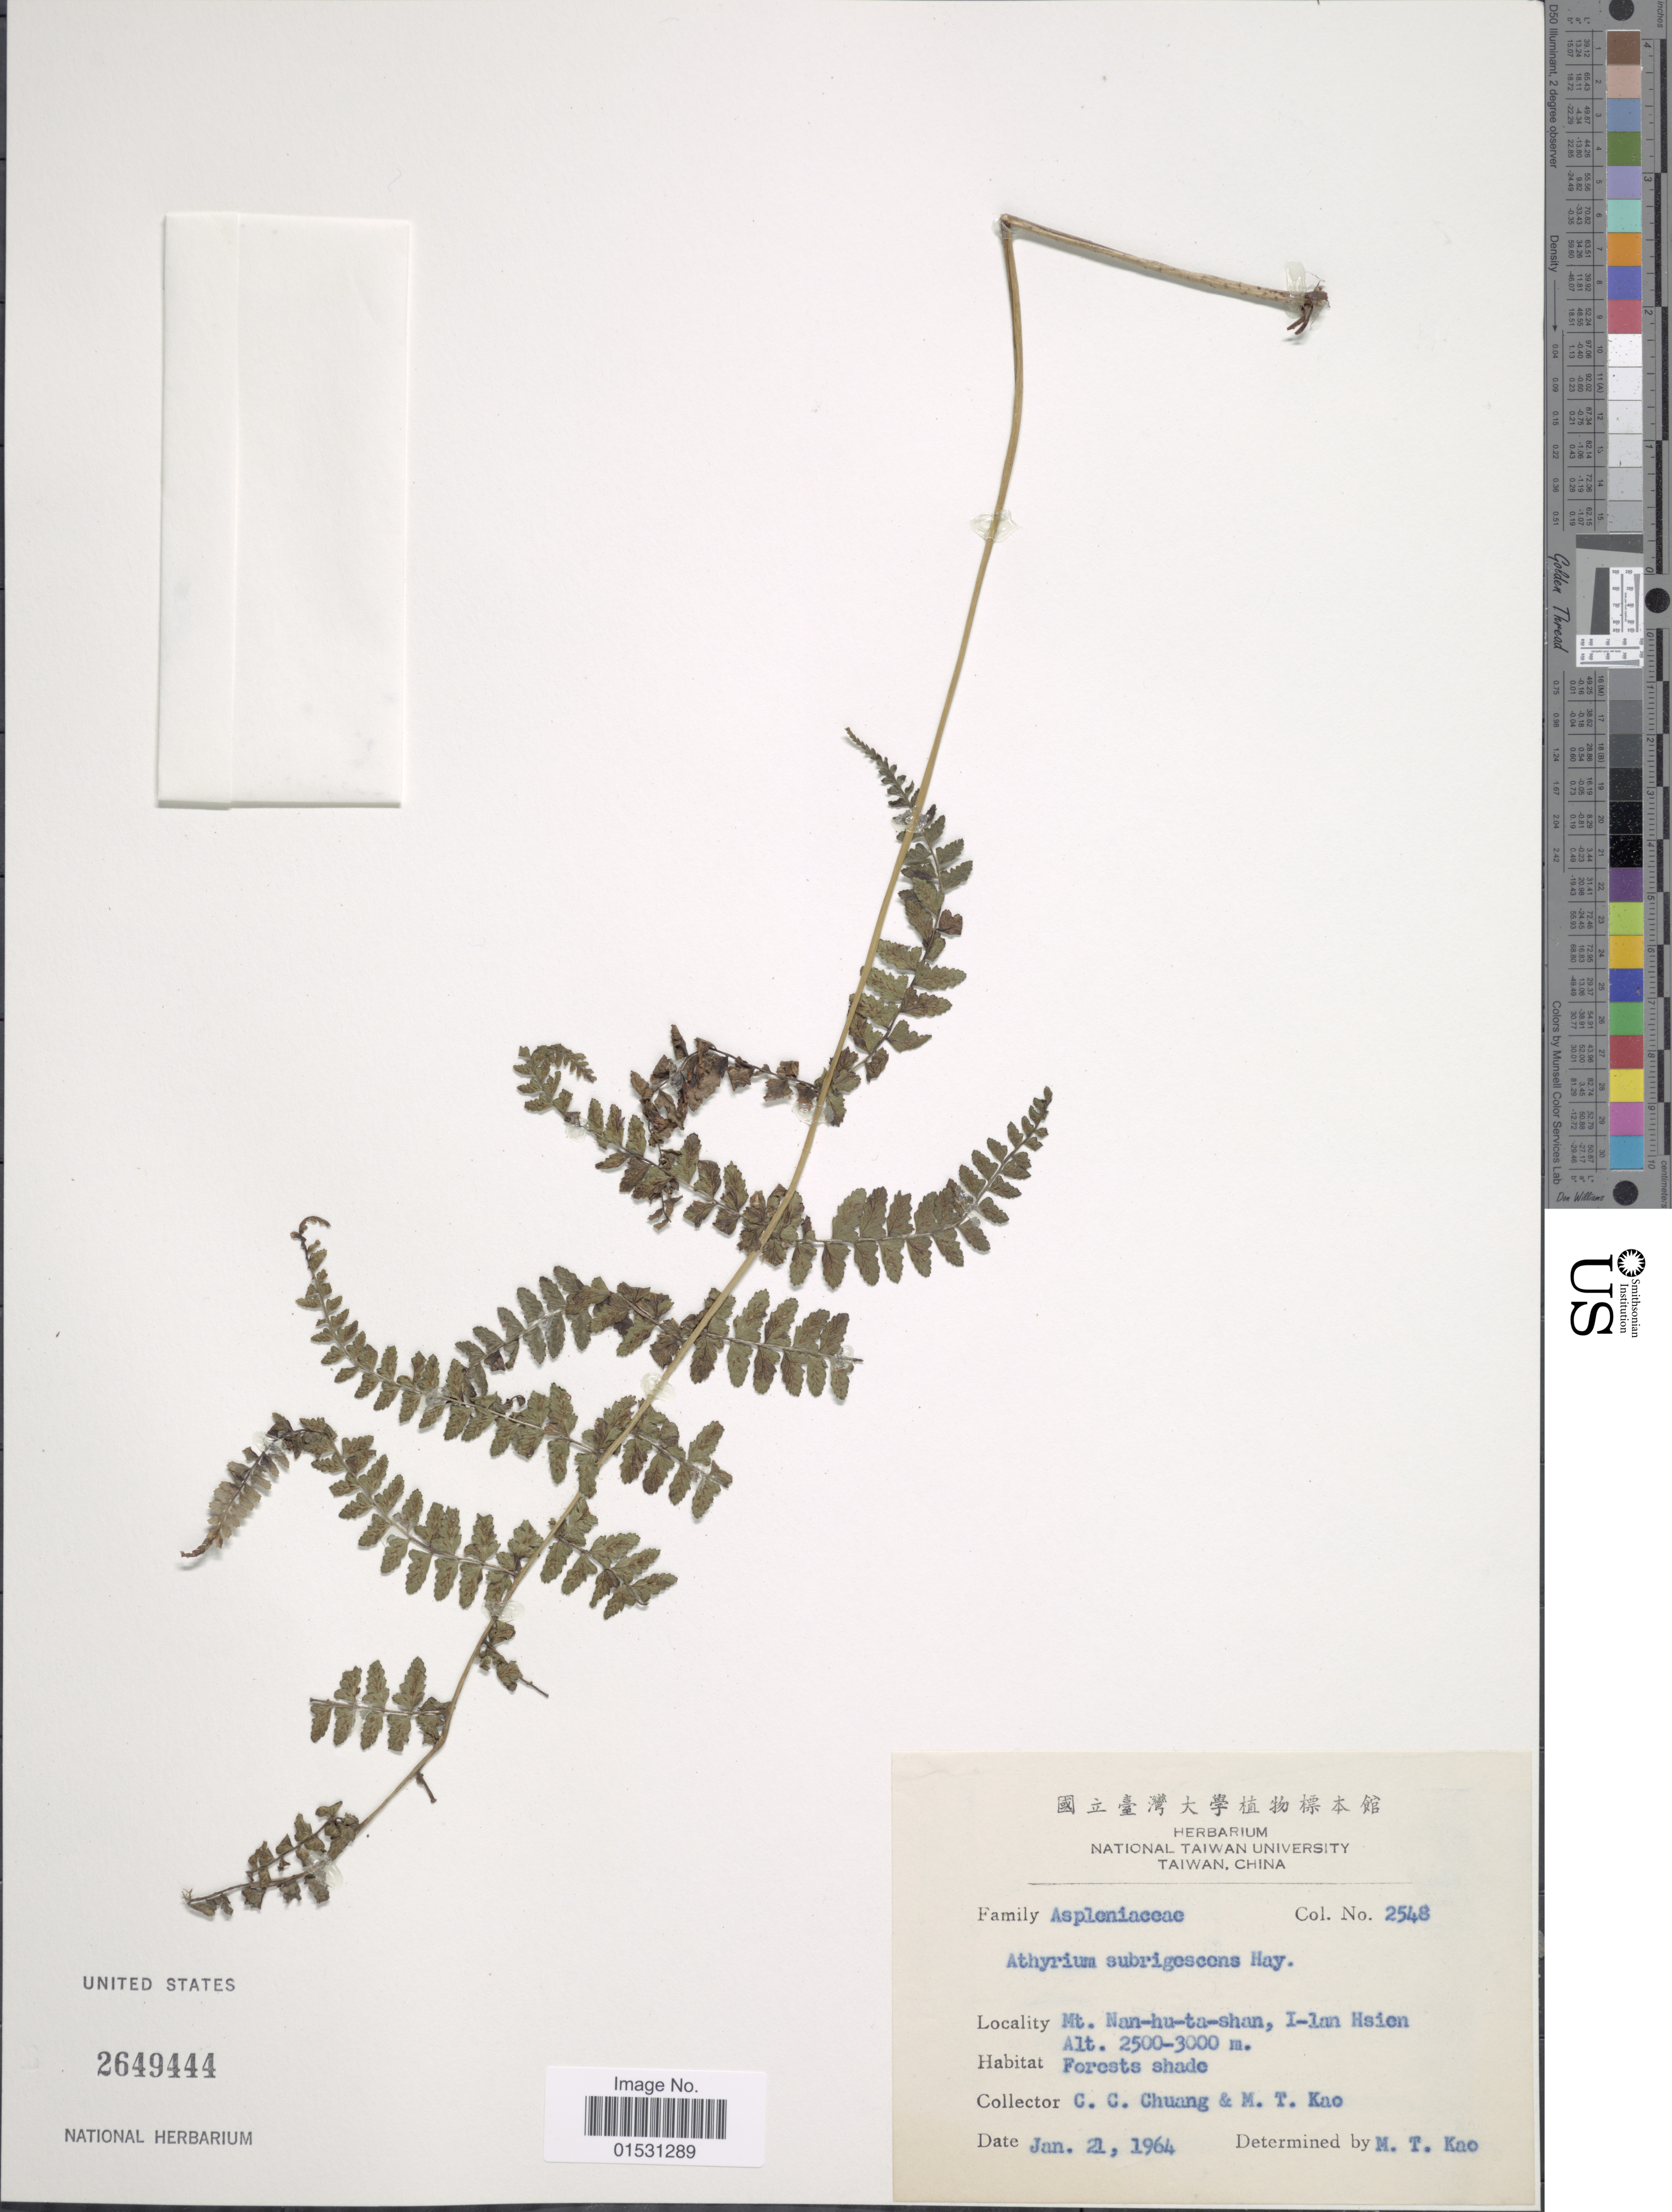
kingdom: Plantae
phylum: Tracheophyta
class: Polypodiopsida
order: Polypodiales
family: Athyriaceae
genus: Athyrium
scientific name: Athyrium subrigescens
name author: Sa. Kurata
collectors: C. C. Chuang & M. T. Kao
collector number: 2548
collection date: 1964-06-21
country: Taiwan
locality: Mt. Nan-ku-ta-shan, I-lan Hsien.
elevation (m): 2500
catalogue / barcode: US 2649444